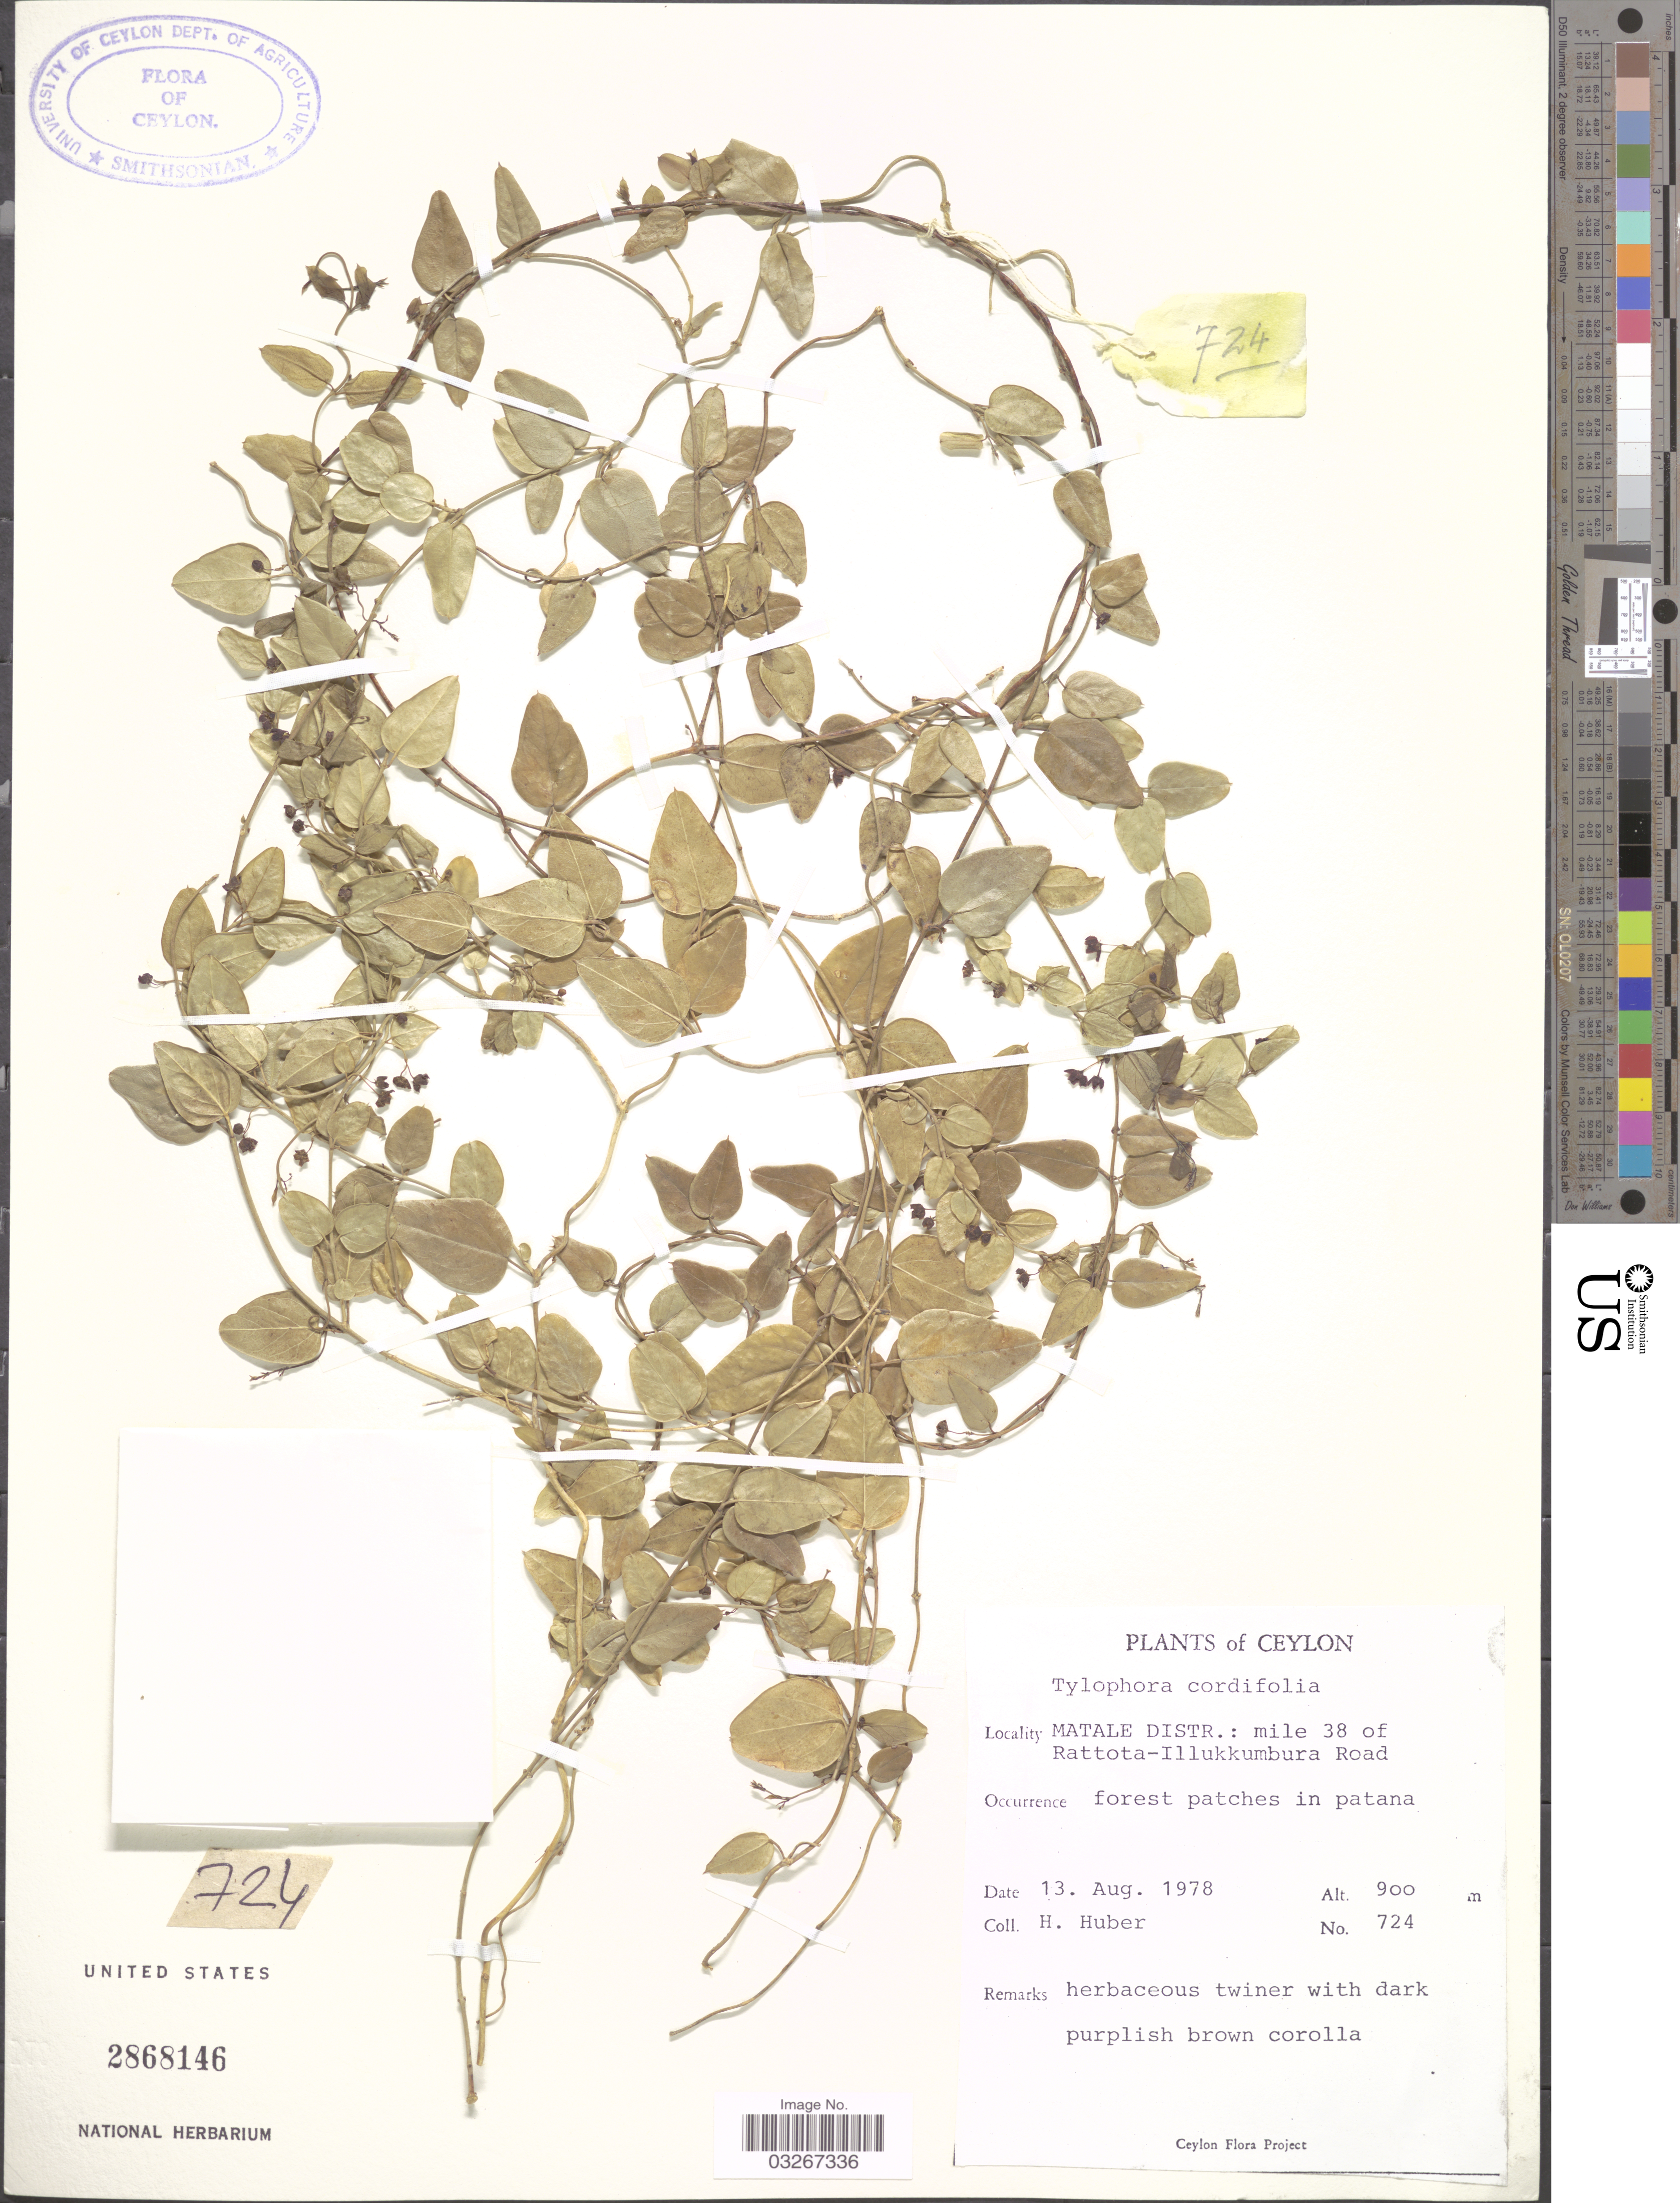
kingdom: Plantae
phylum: Tracheophyta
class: Magnoliopsida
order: Gentianales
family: Apocynaceae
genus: Tylophora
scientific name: Tylophora cordifolia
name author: Thwaites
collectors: H. Huber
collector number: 724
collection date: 1978-08-13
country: Sri Lanka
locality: Ceylon. Matale Distr.: mile 38 of Rattota-Illukkumbura Road.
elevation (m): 900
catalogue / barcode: US 2868146